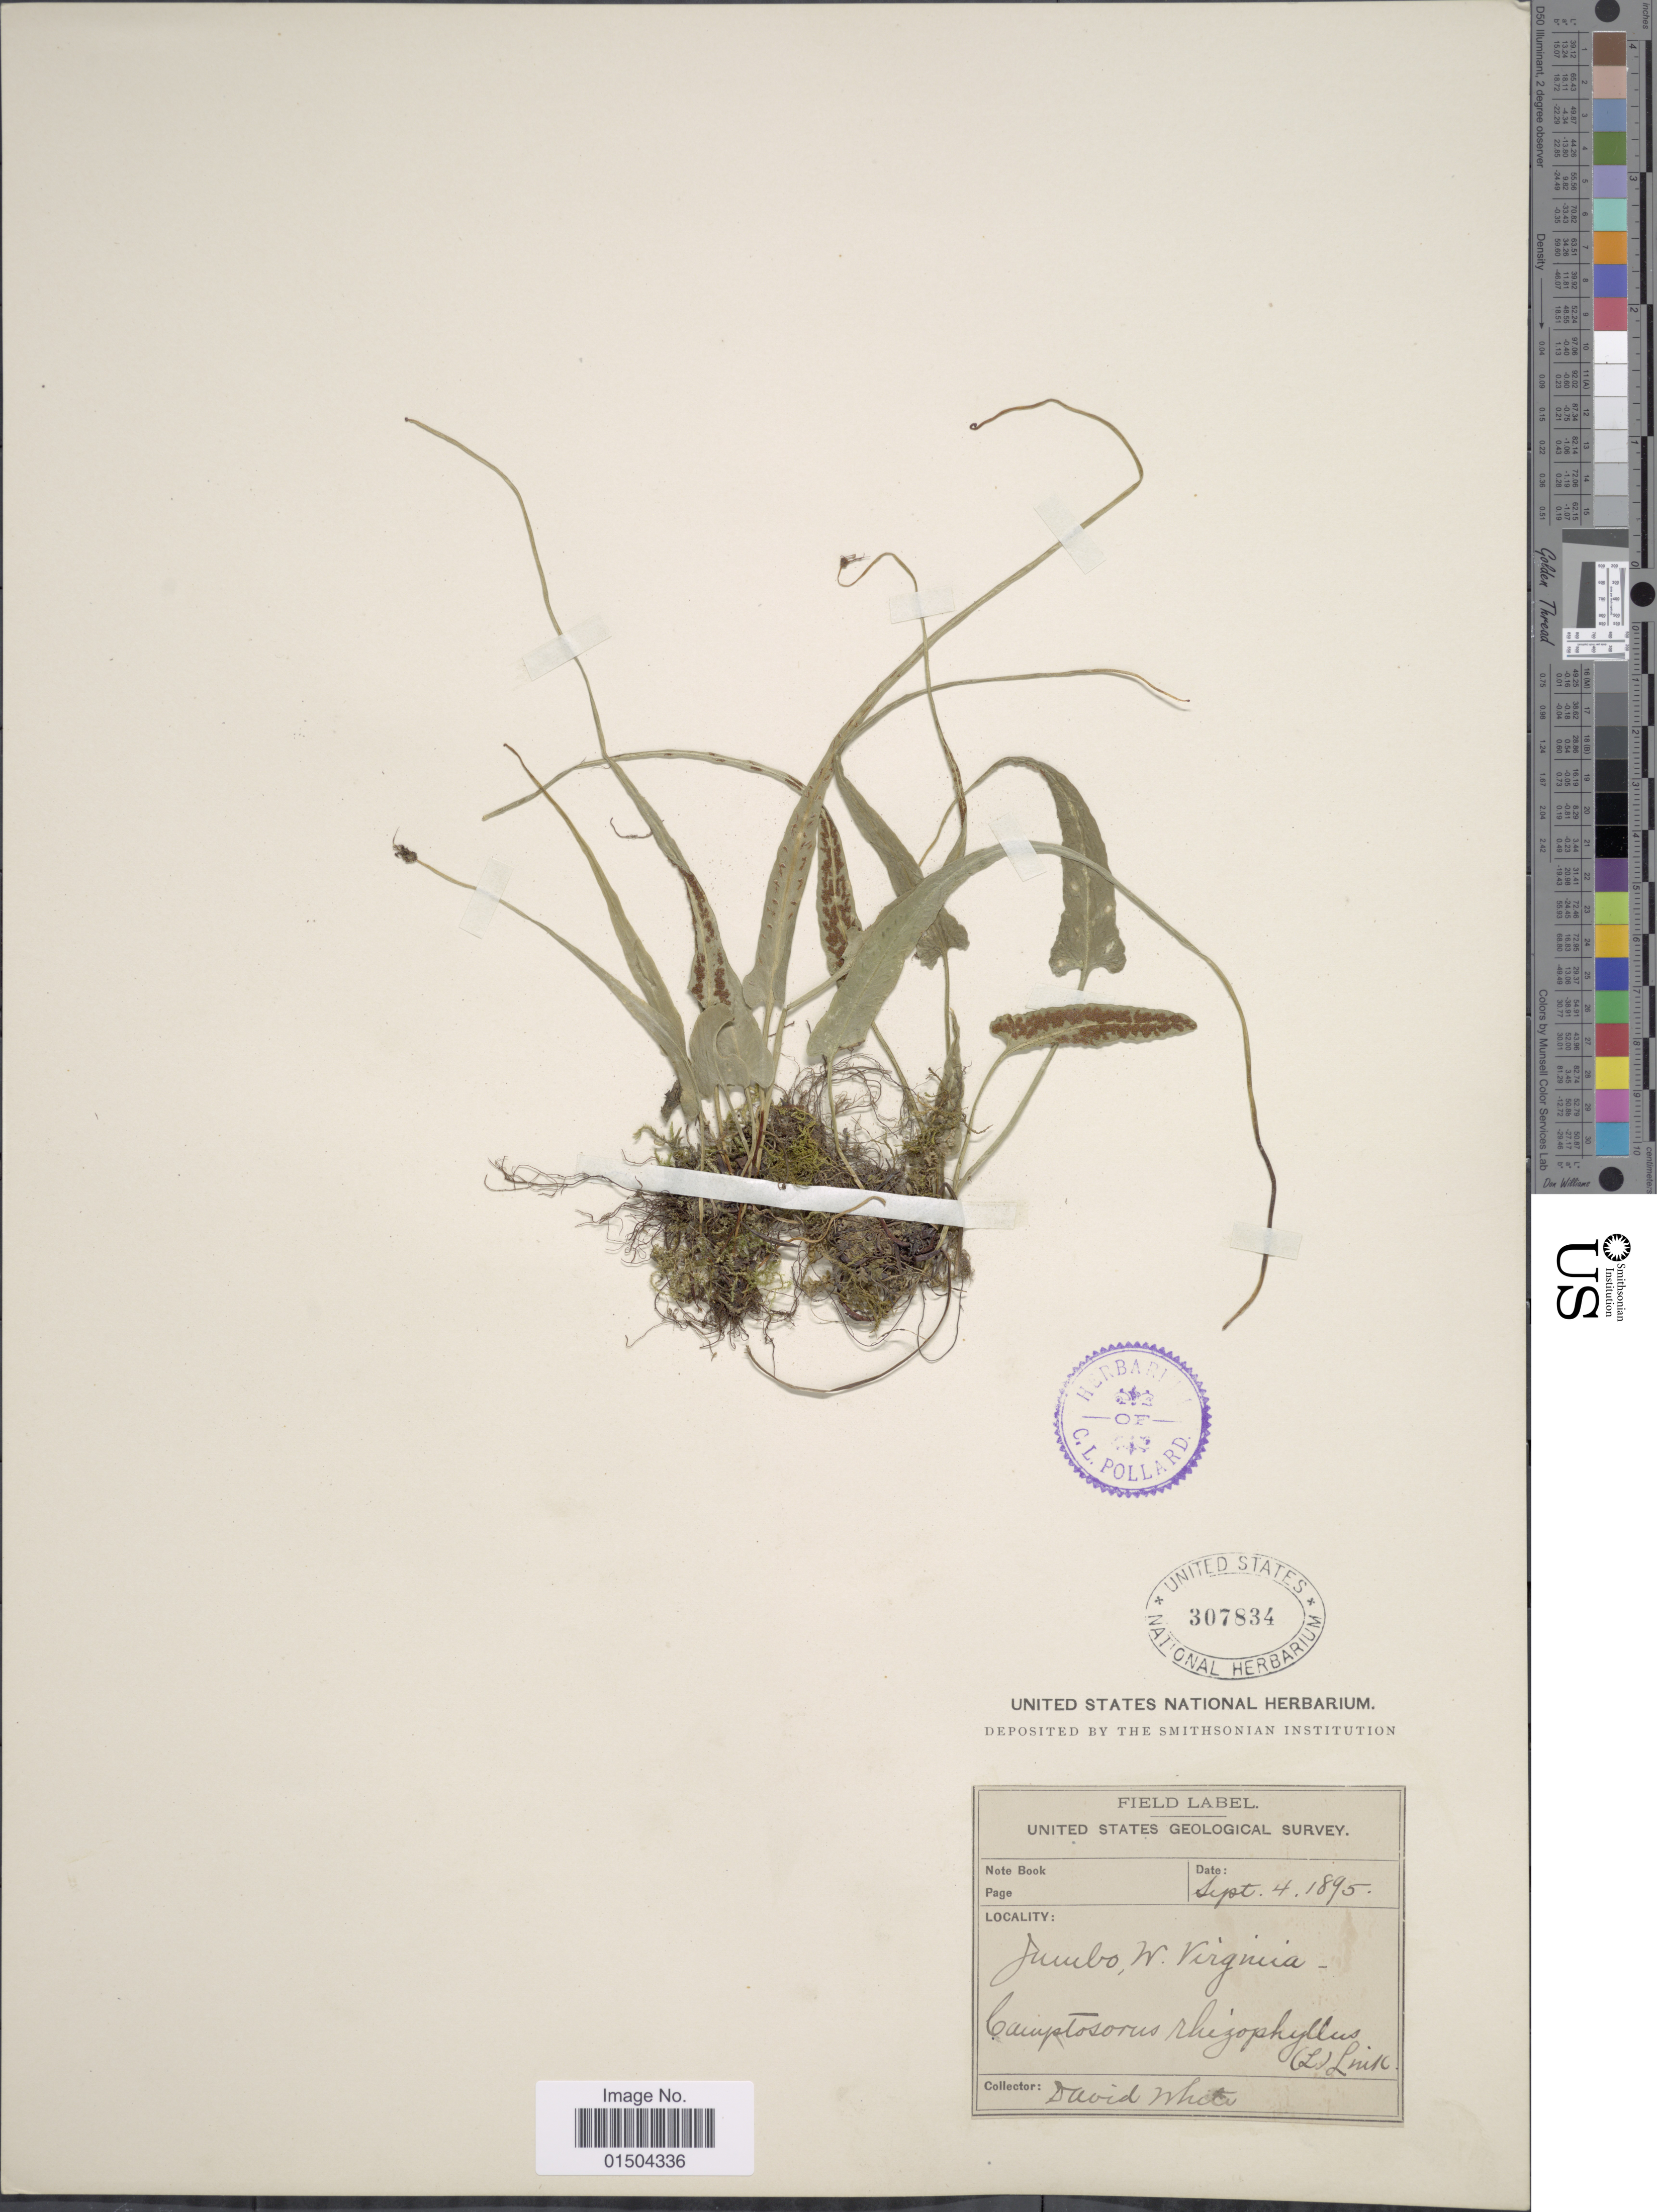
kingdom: Plantae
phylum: Tracheophyta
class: Polypodiopsida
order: Polypodiales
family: Aspleniaceae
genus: Asplenium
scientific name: Asplenium rhizophyllum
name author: L.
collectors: D. White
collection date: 1895-09-04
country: United States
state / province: West Virginia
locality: Jumbo.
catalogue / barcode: US 307834